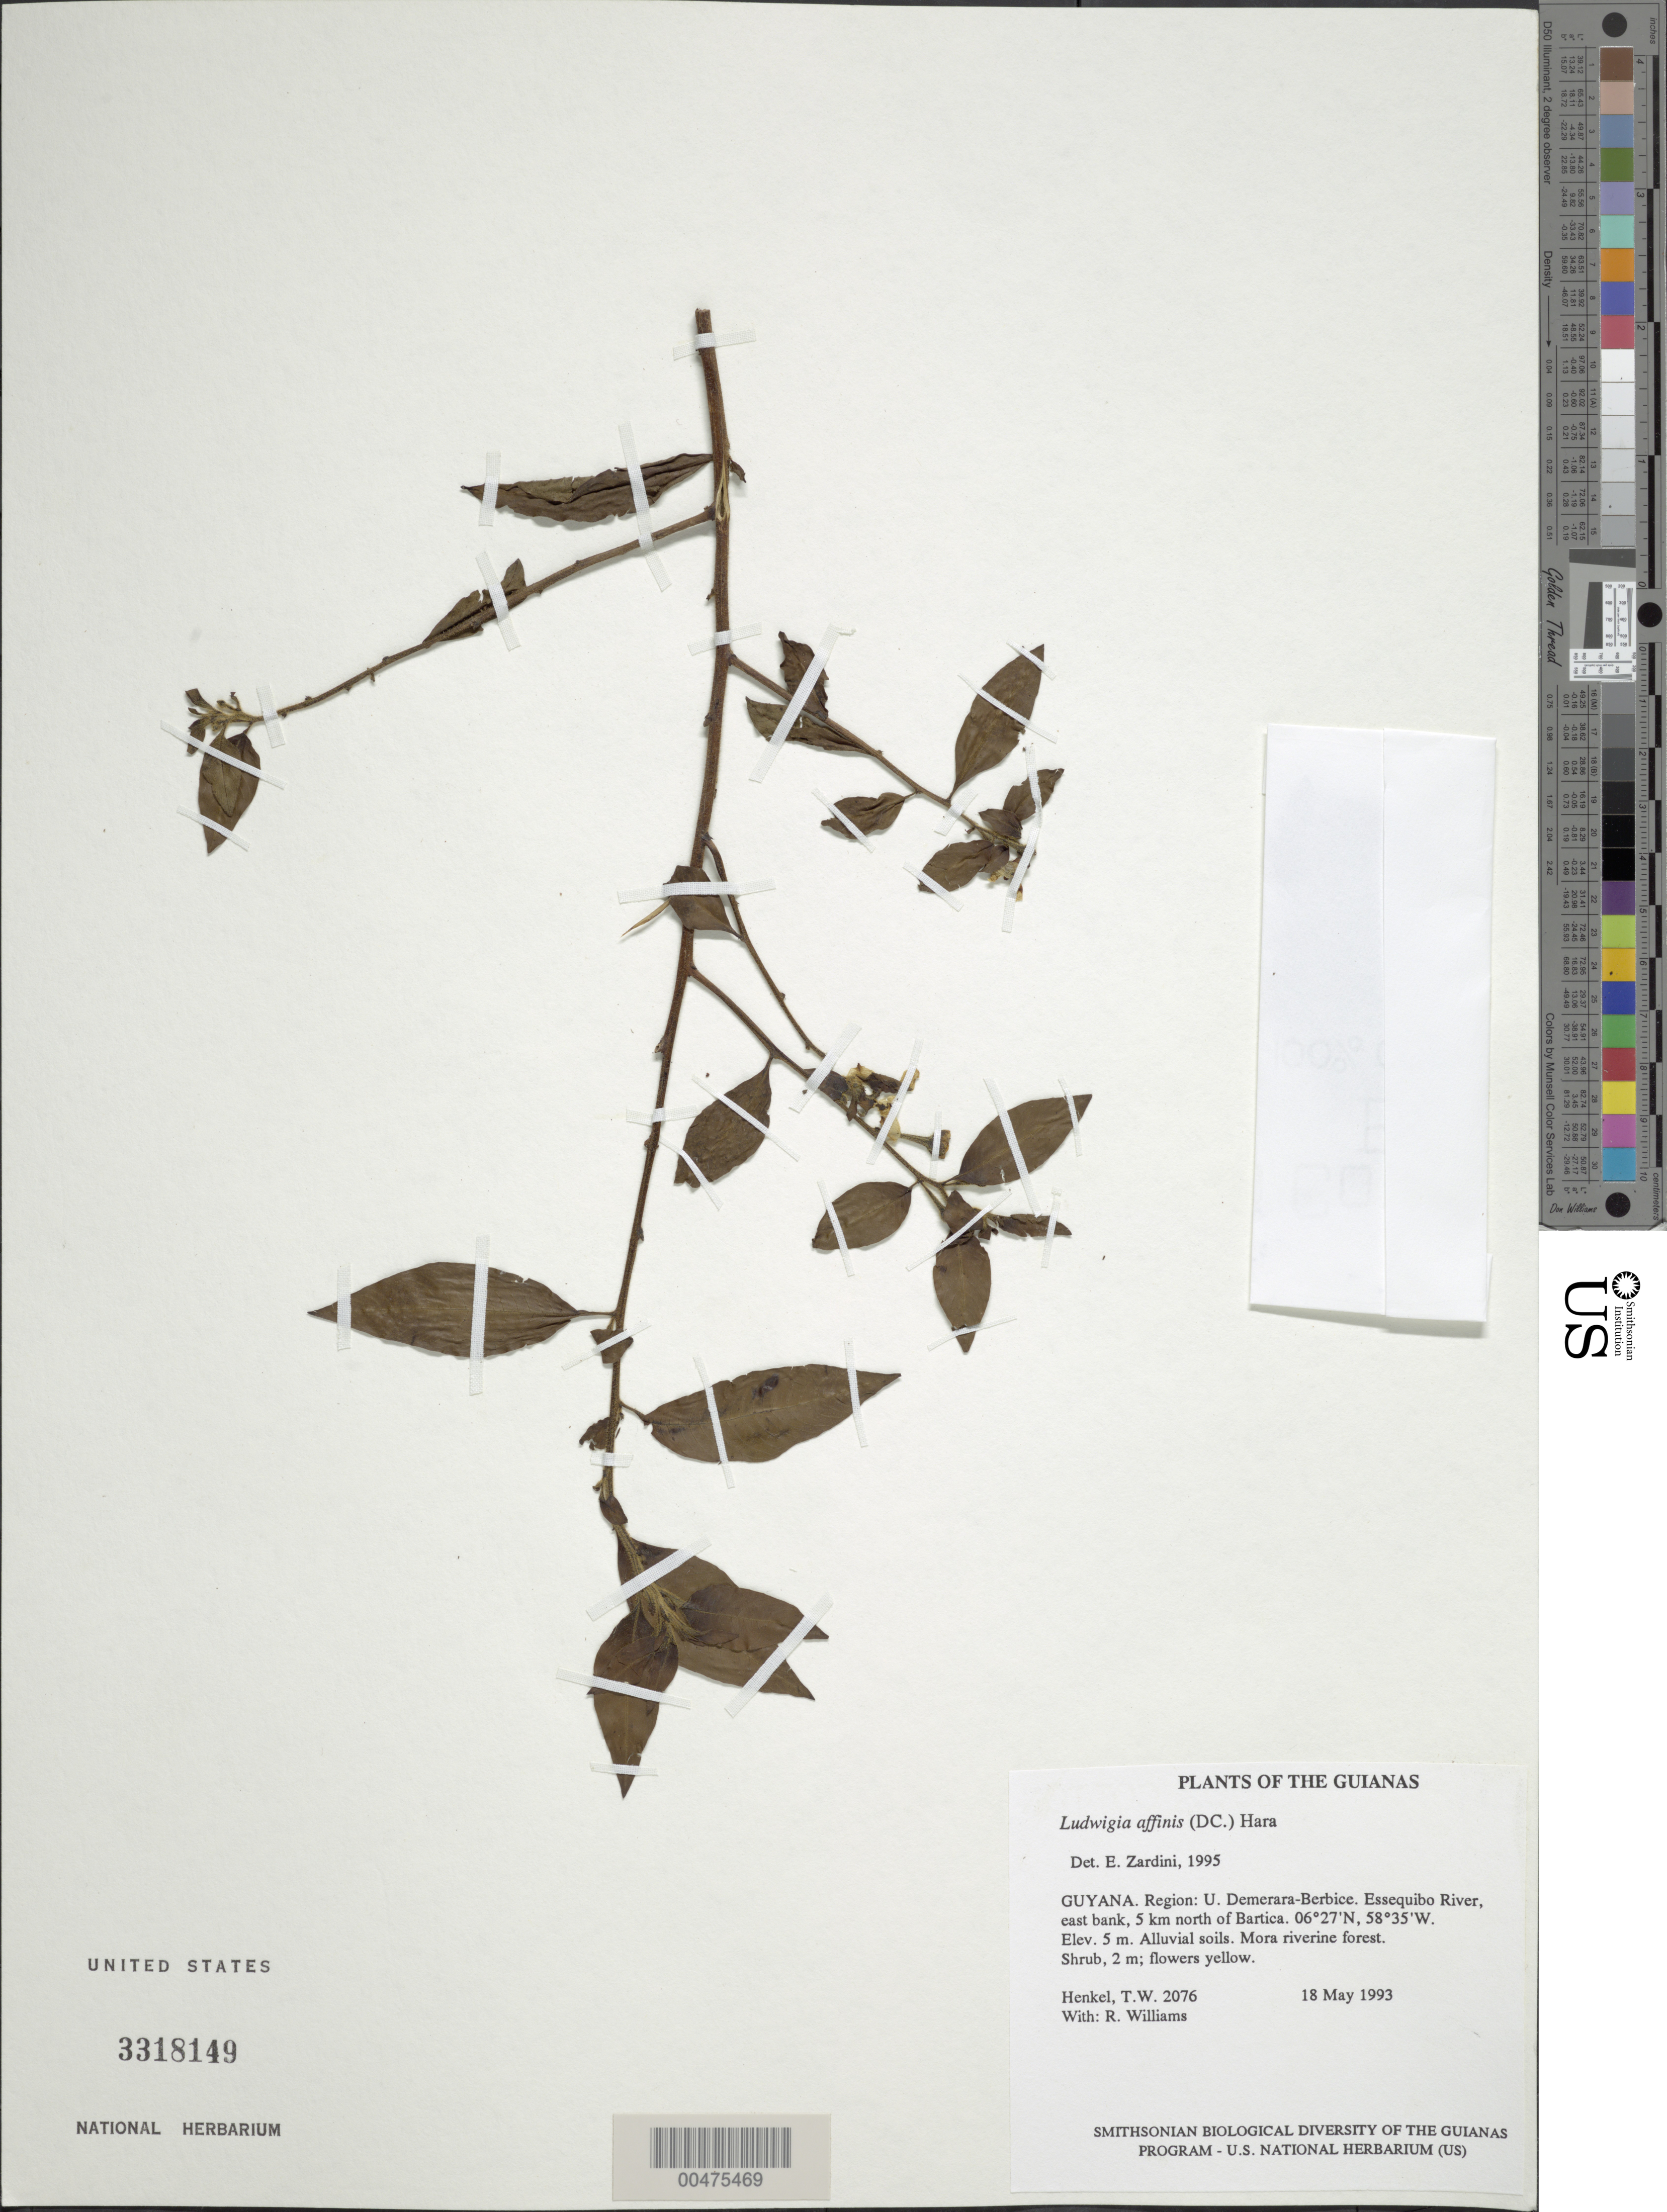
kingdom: Plantae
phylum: Tracheophyta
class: Magnoliopsida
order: Myrtales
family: Onagraceae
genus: Ludwigia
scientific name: Ludwigia affinis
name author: (DC.) H. Hara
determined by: Zardini, E. M.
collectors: T. Henkel & R. Williams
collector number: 2076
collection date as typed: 18 May 1993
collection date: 1993-05-18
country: Guyana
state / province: U. Demerara-Berbice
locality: Essequibo River, east bank, 5 km north of Bartica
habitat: Alluvial soils. Mora riverine forest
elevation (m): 5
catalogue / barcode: US 3318149